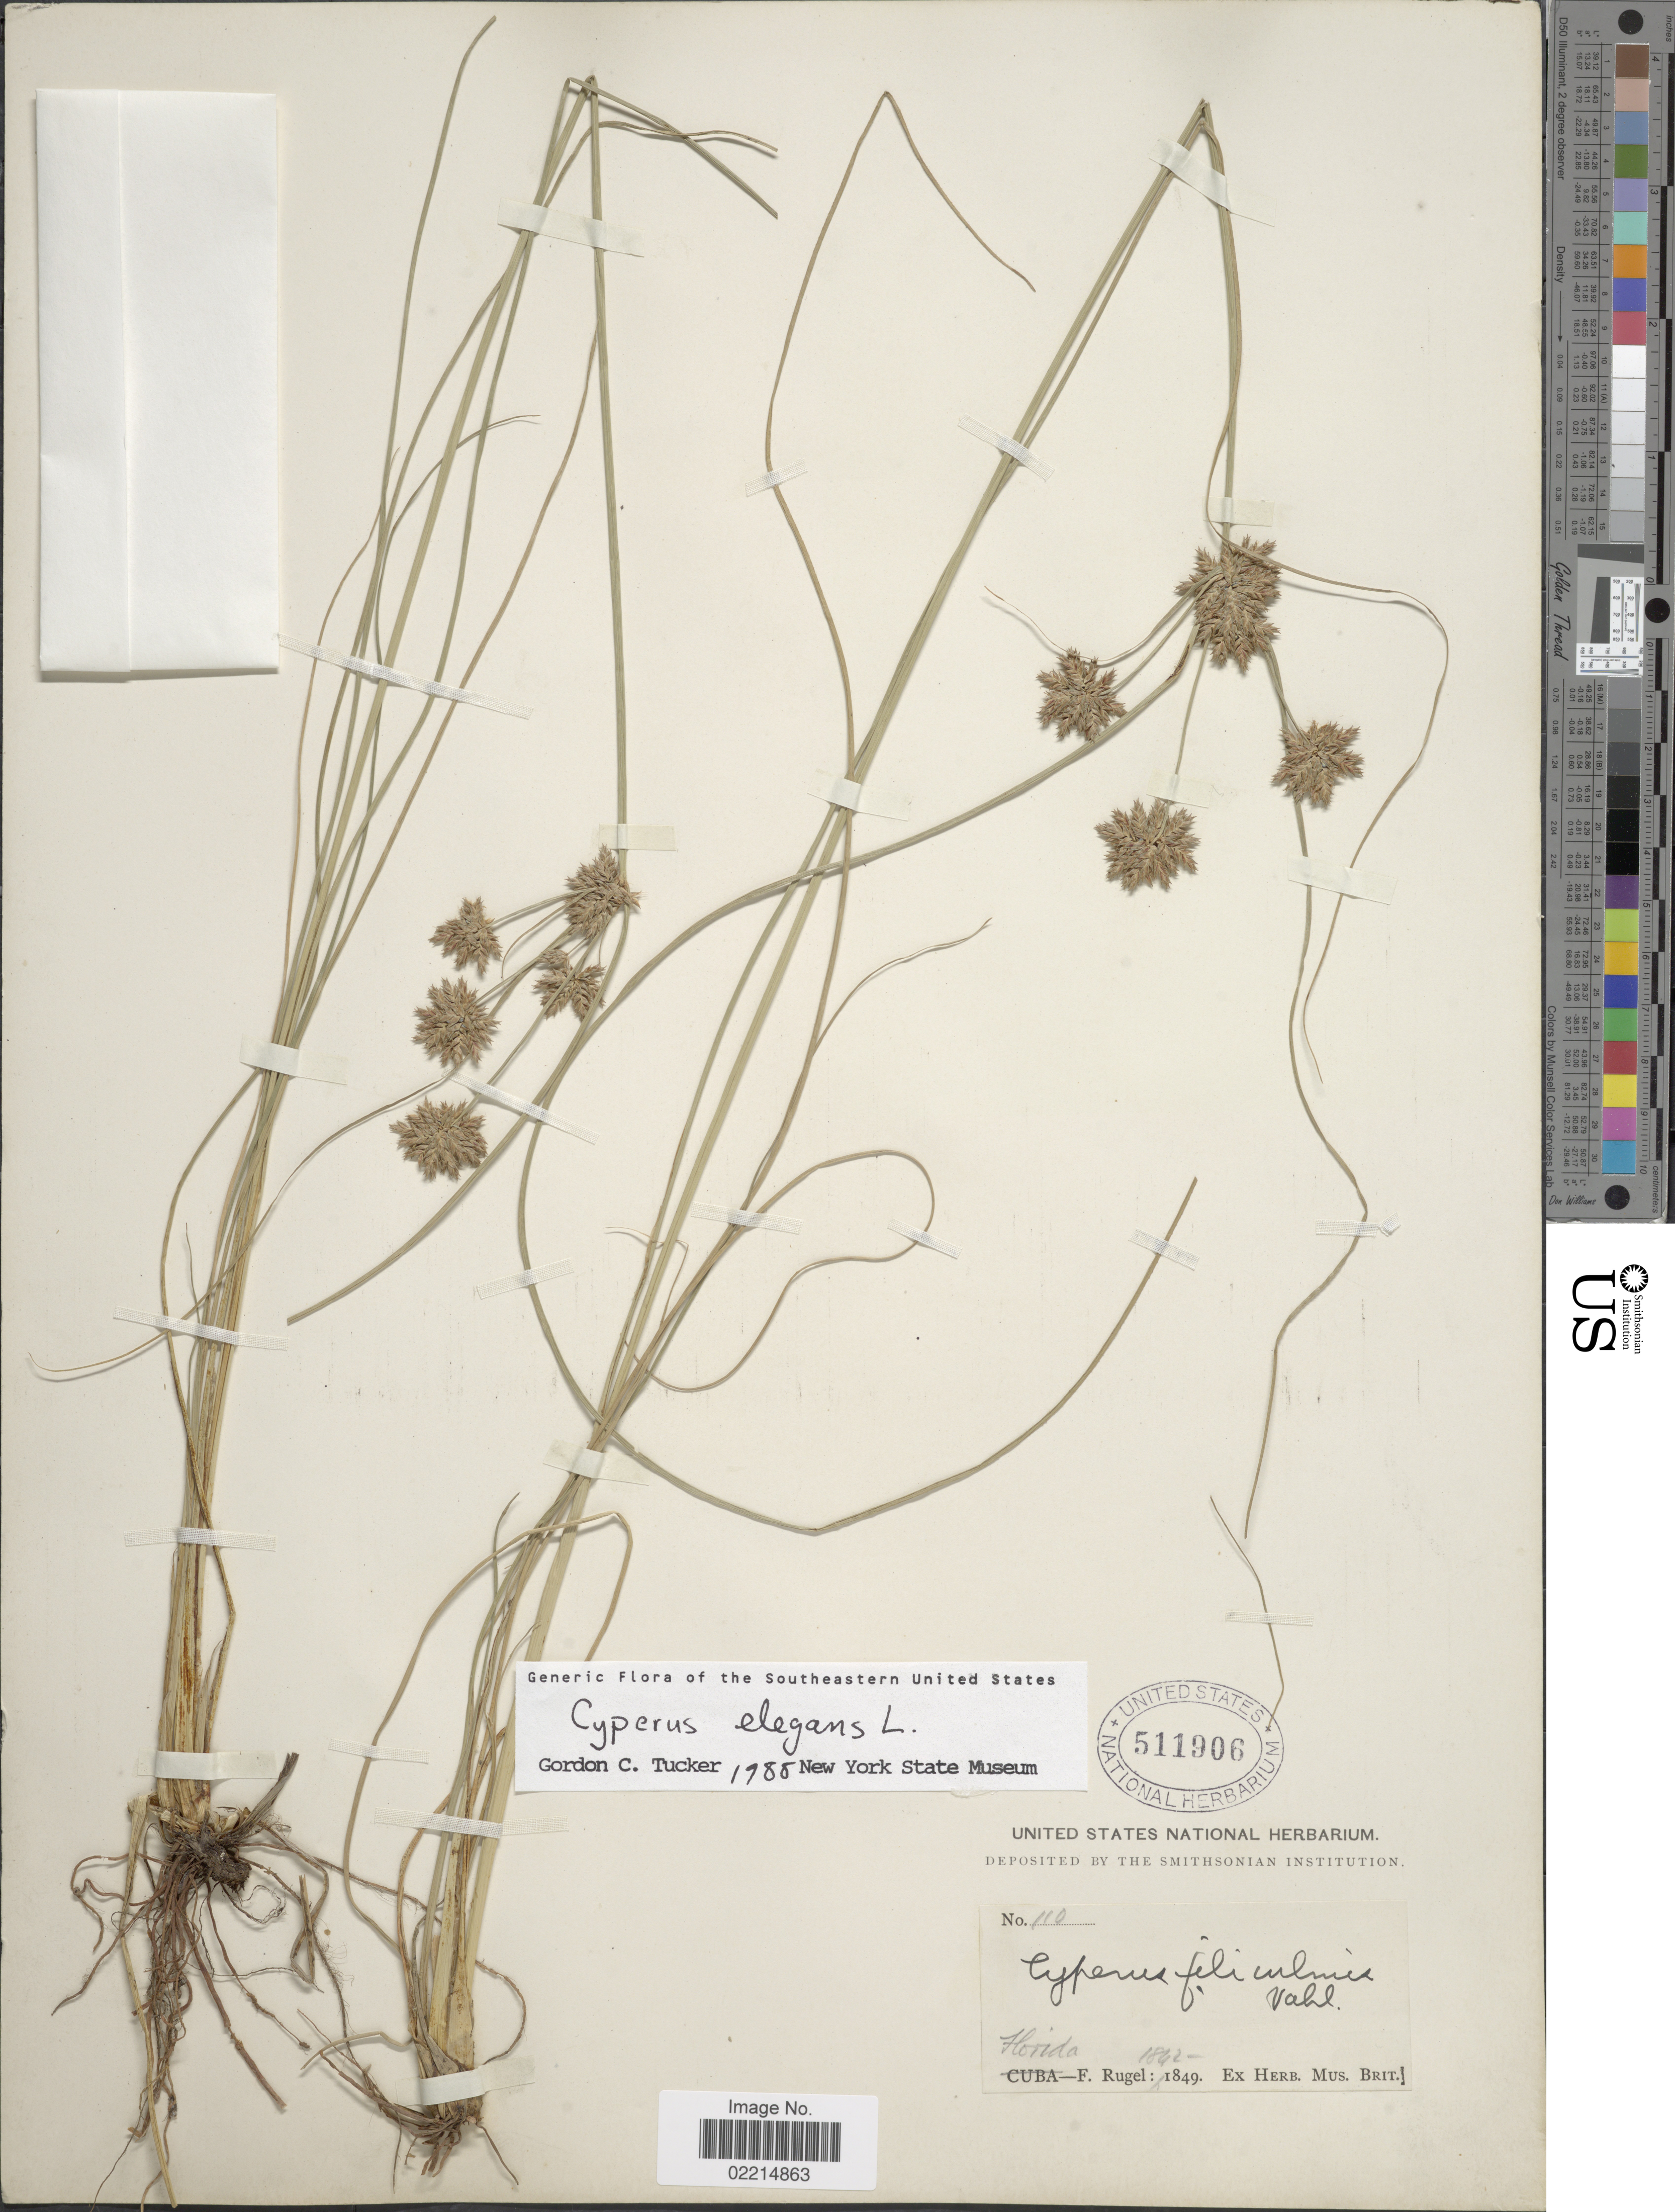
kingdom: Plantae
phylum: Tracheophyta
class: Liliopsida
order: Poales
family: Cyperaceae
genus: Cyperus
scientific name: Cyperus elegans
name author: L.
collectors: F. Rugel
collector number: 110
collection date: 1842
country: United States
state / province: Florida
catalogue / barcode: US 511906